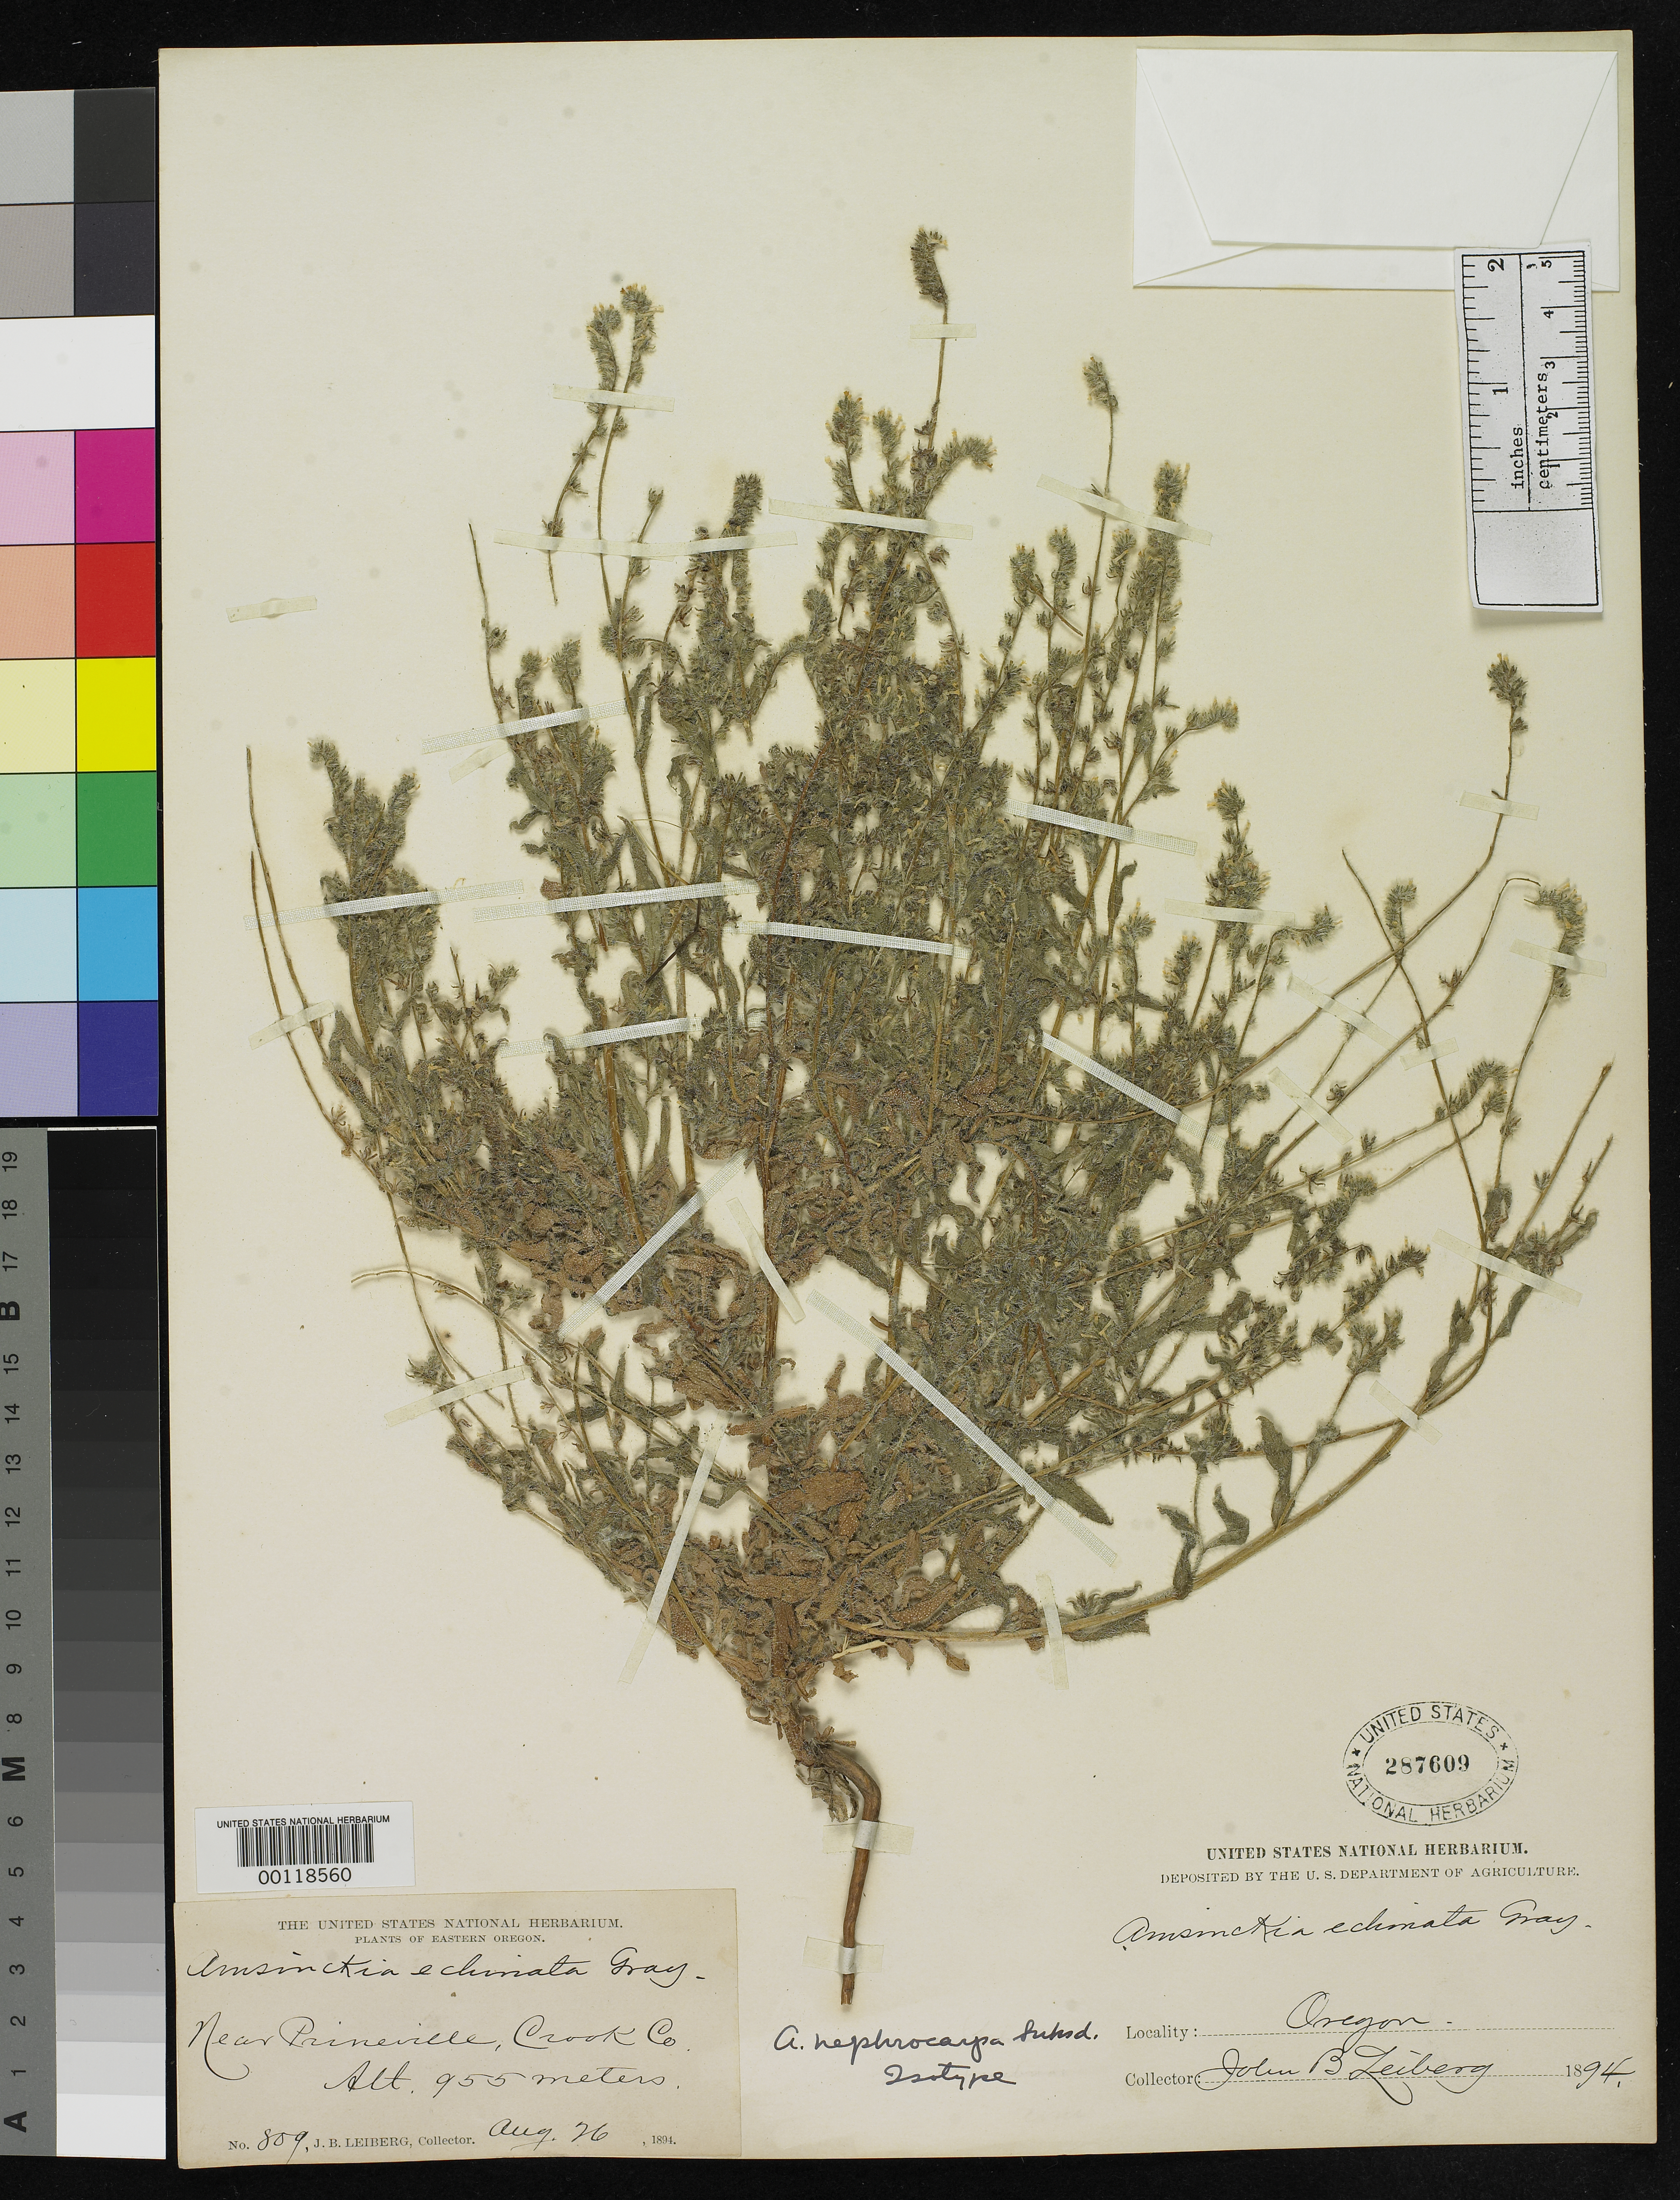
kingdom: Plantae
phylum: Tracheophyta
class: Magnoliopsida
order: Boraginales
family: Boraginaceae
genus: Amsinckia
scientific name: Amsinckia nephrocarpa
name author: Suksd.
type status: Syntype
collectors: J. Leiberg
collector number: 809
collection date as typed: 26 Aug 1894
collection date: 1894-08-26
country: United States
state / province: Oregon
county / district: Crook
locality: Prineville.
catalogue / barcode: US 287609